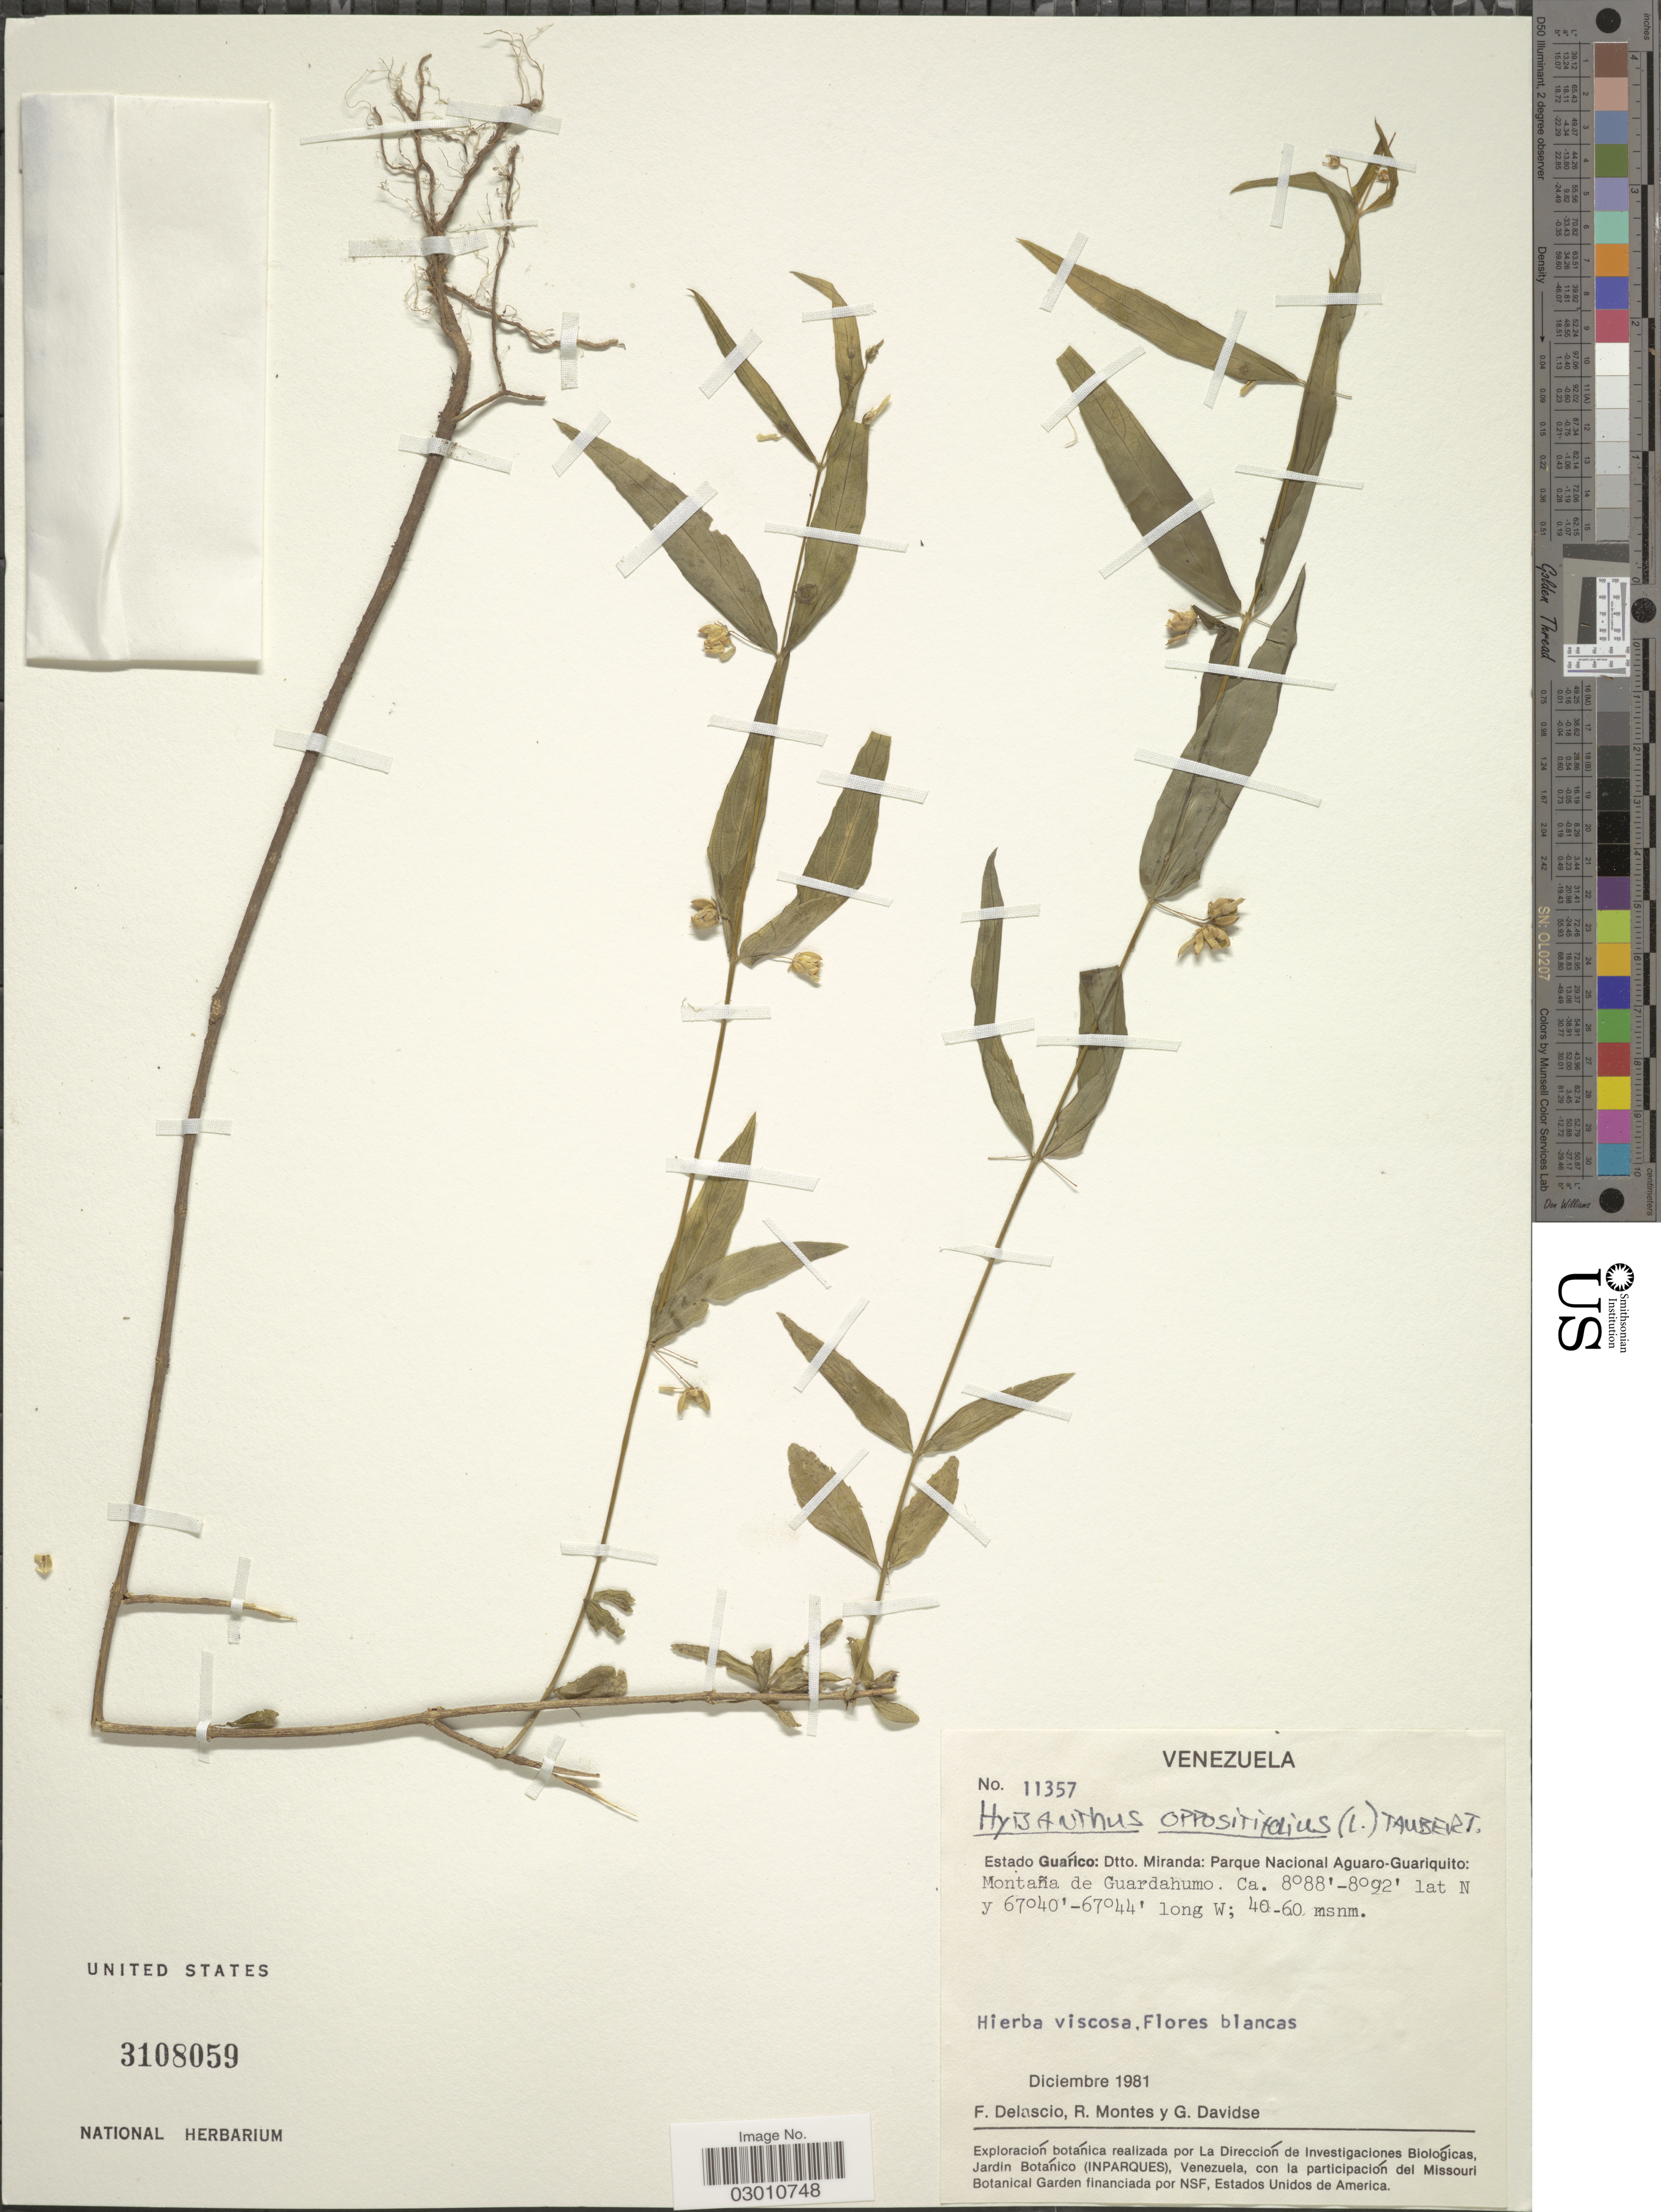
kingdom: Plantae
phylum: Tracheophyta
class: Magnoliopsida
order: Malpighiales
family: Violaceae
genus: Pombalia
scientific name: Pombalia oppositifolia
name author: (L.) Paula-Souza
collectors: F. Delascio C. & G. Davidse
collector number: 11357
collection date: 1981-12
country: Venezuela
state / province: Guarico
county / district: Francisco de Miranda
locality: Dtto. Miranda: Parque Nacional Aguaro-Guariquito: Montaña de Guardahumo.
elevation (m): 40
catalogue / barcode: US 3108059